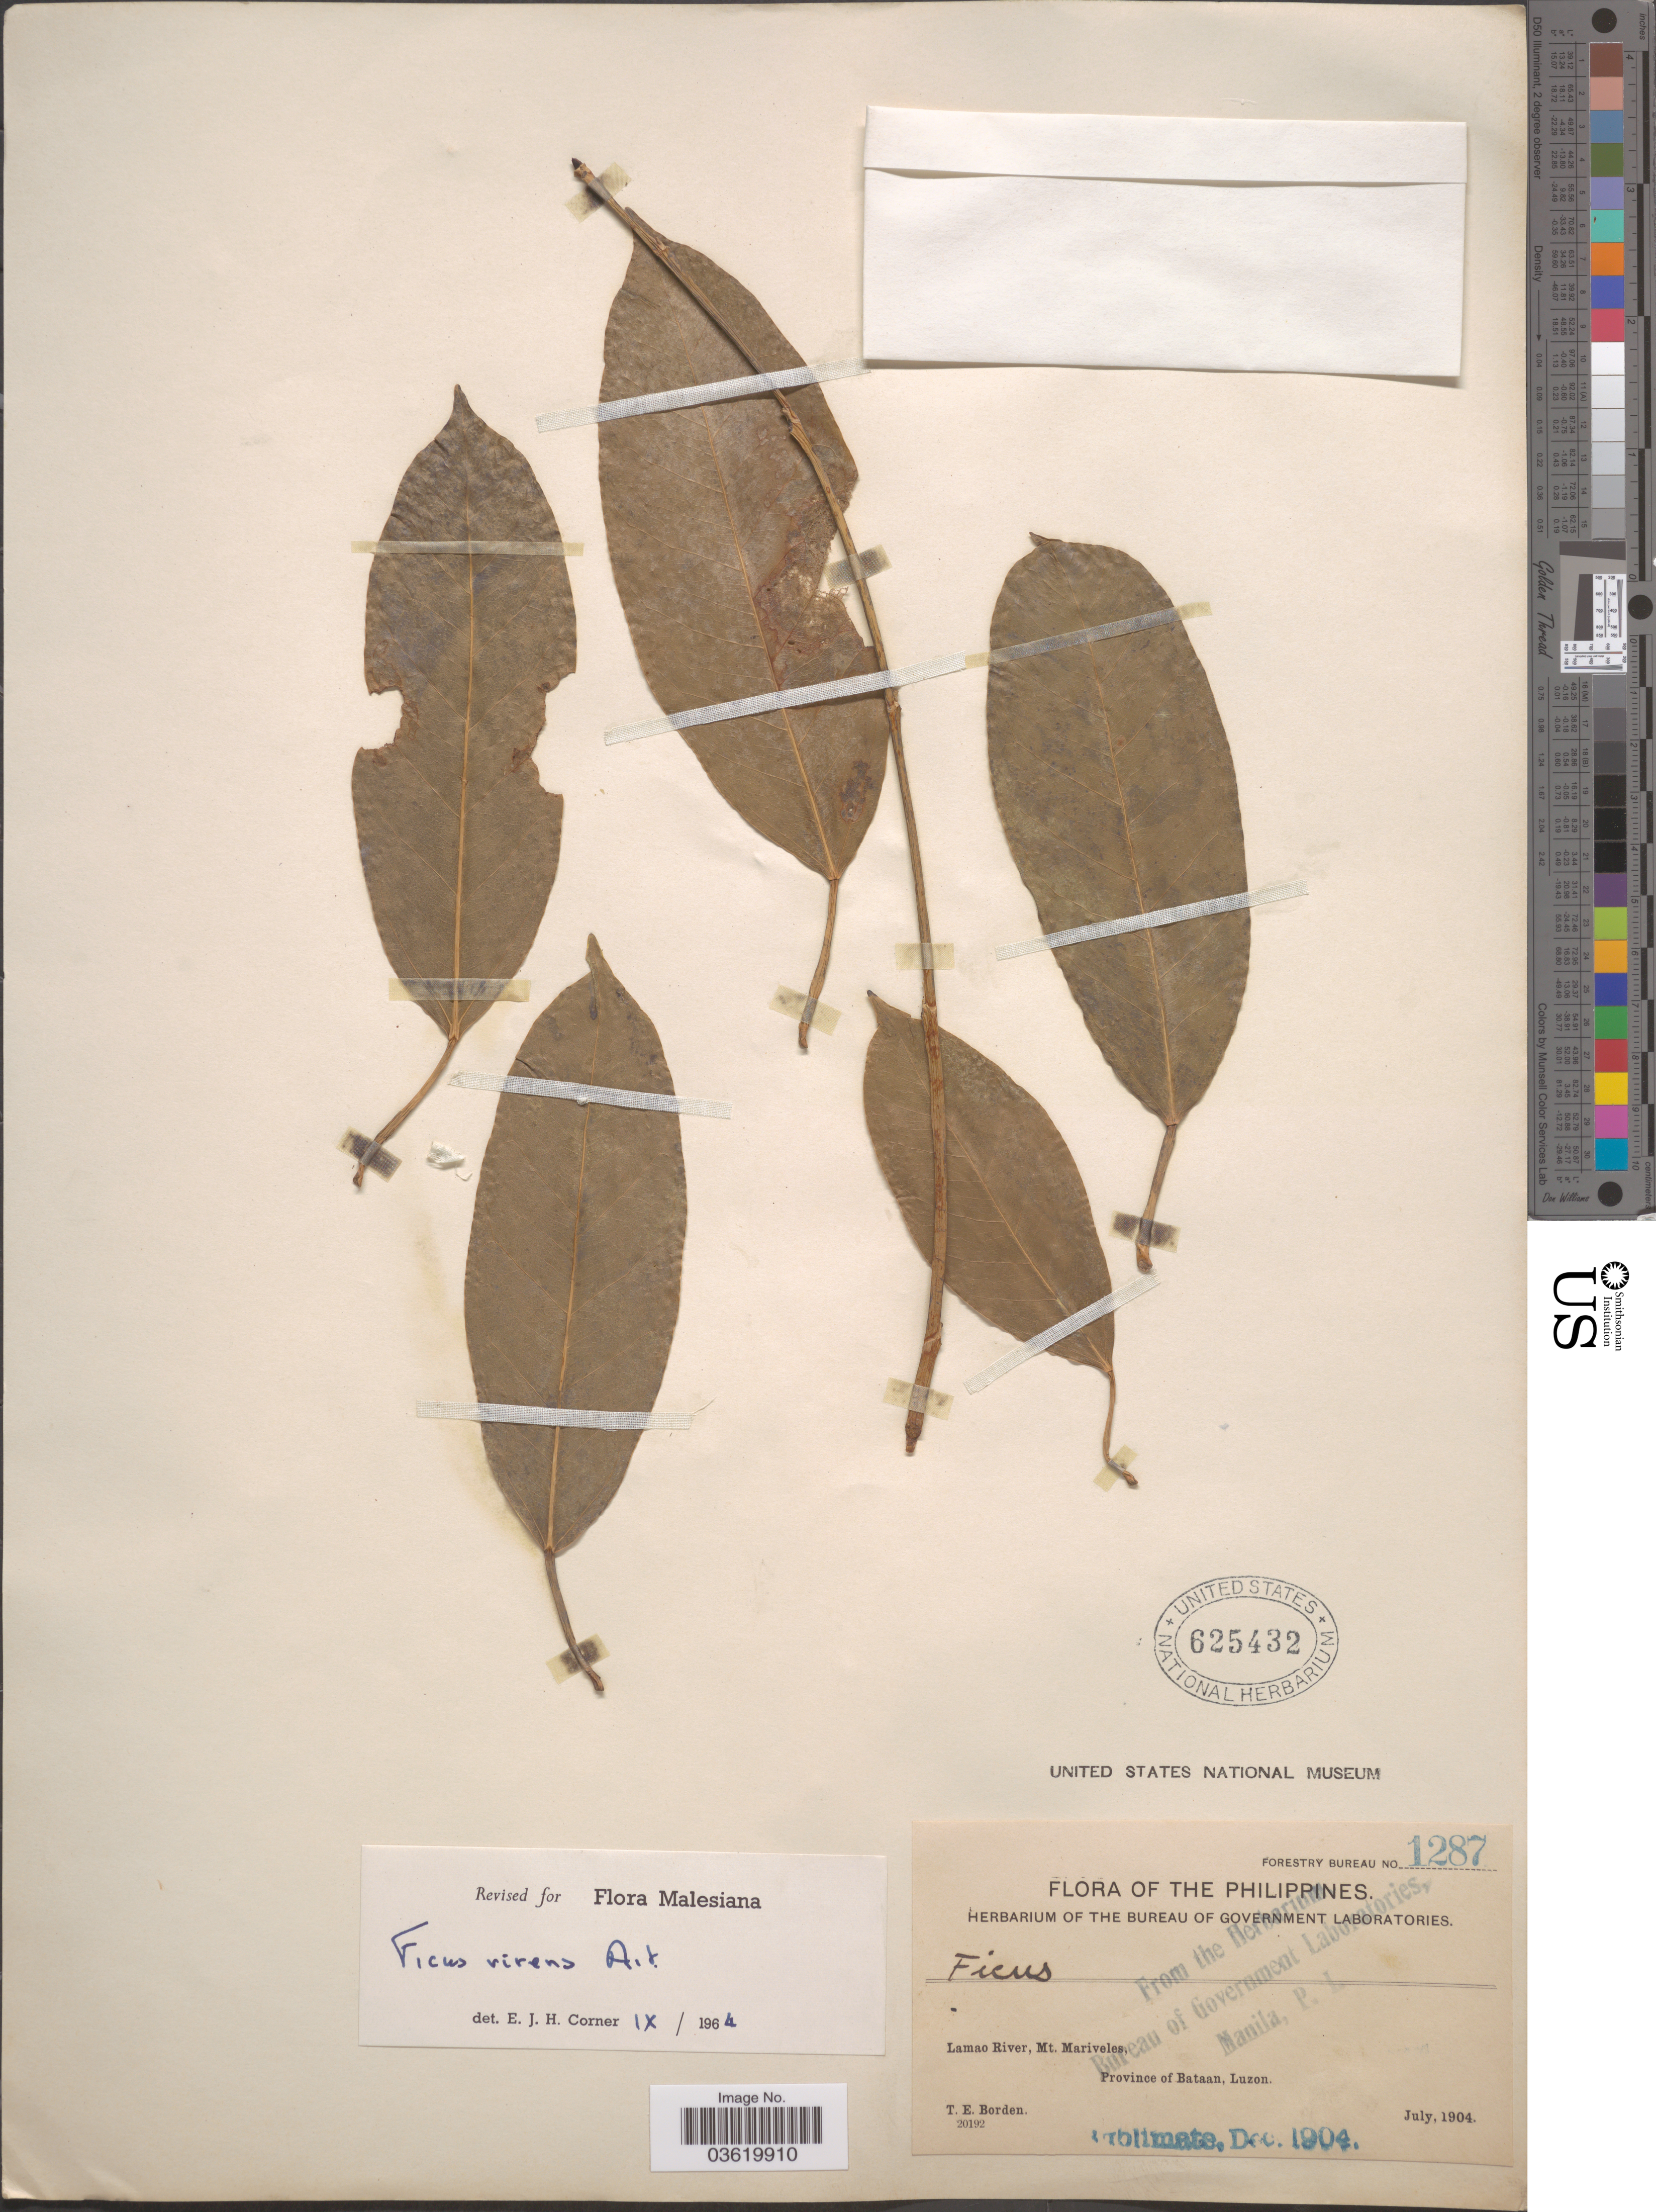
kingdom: Plantae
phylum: Tracheophyta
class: Magnoliopsida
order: Rosales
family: Moraceae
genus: Ficus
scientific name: Ficus virens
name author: Aiton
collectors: T. E. Borden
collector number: Forestry Bureau 1287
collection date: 1904-07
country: Philippines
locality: Lamao River, Mt. Mariveles, Province of Bataan, Luzon.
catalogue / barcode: US 625432